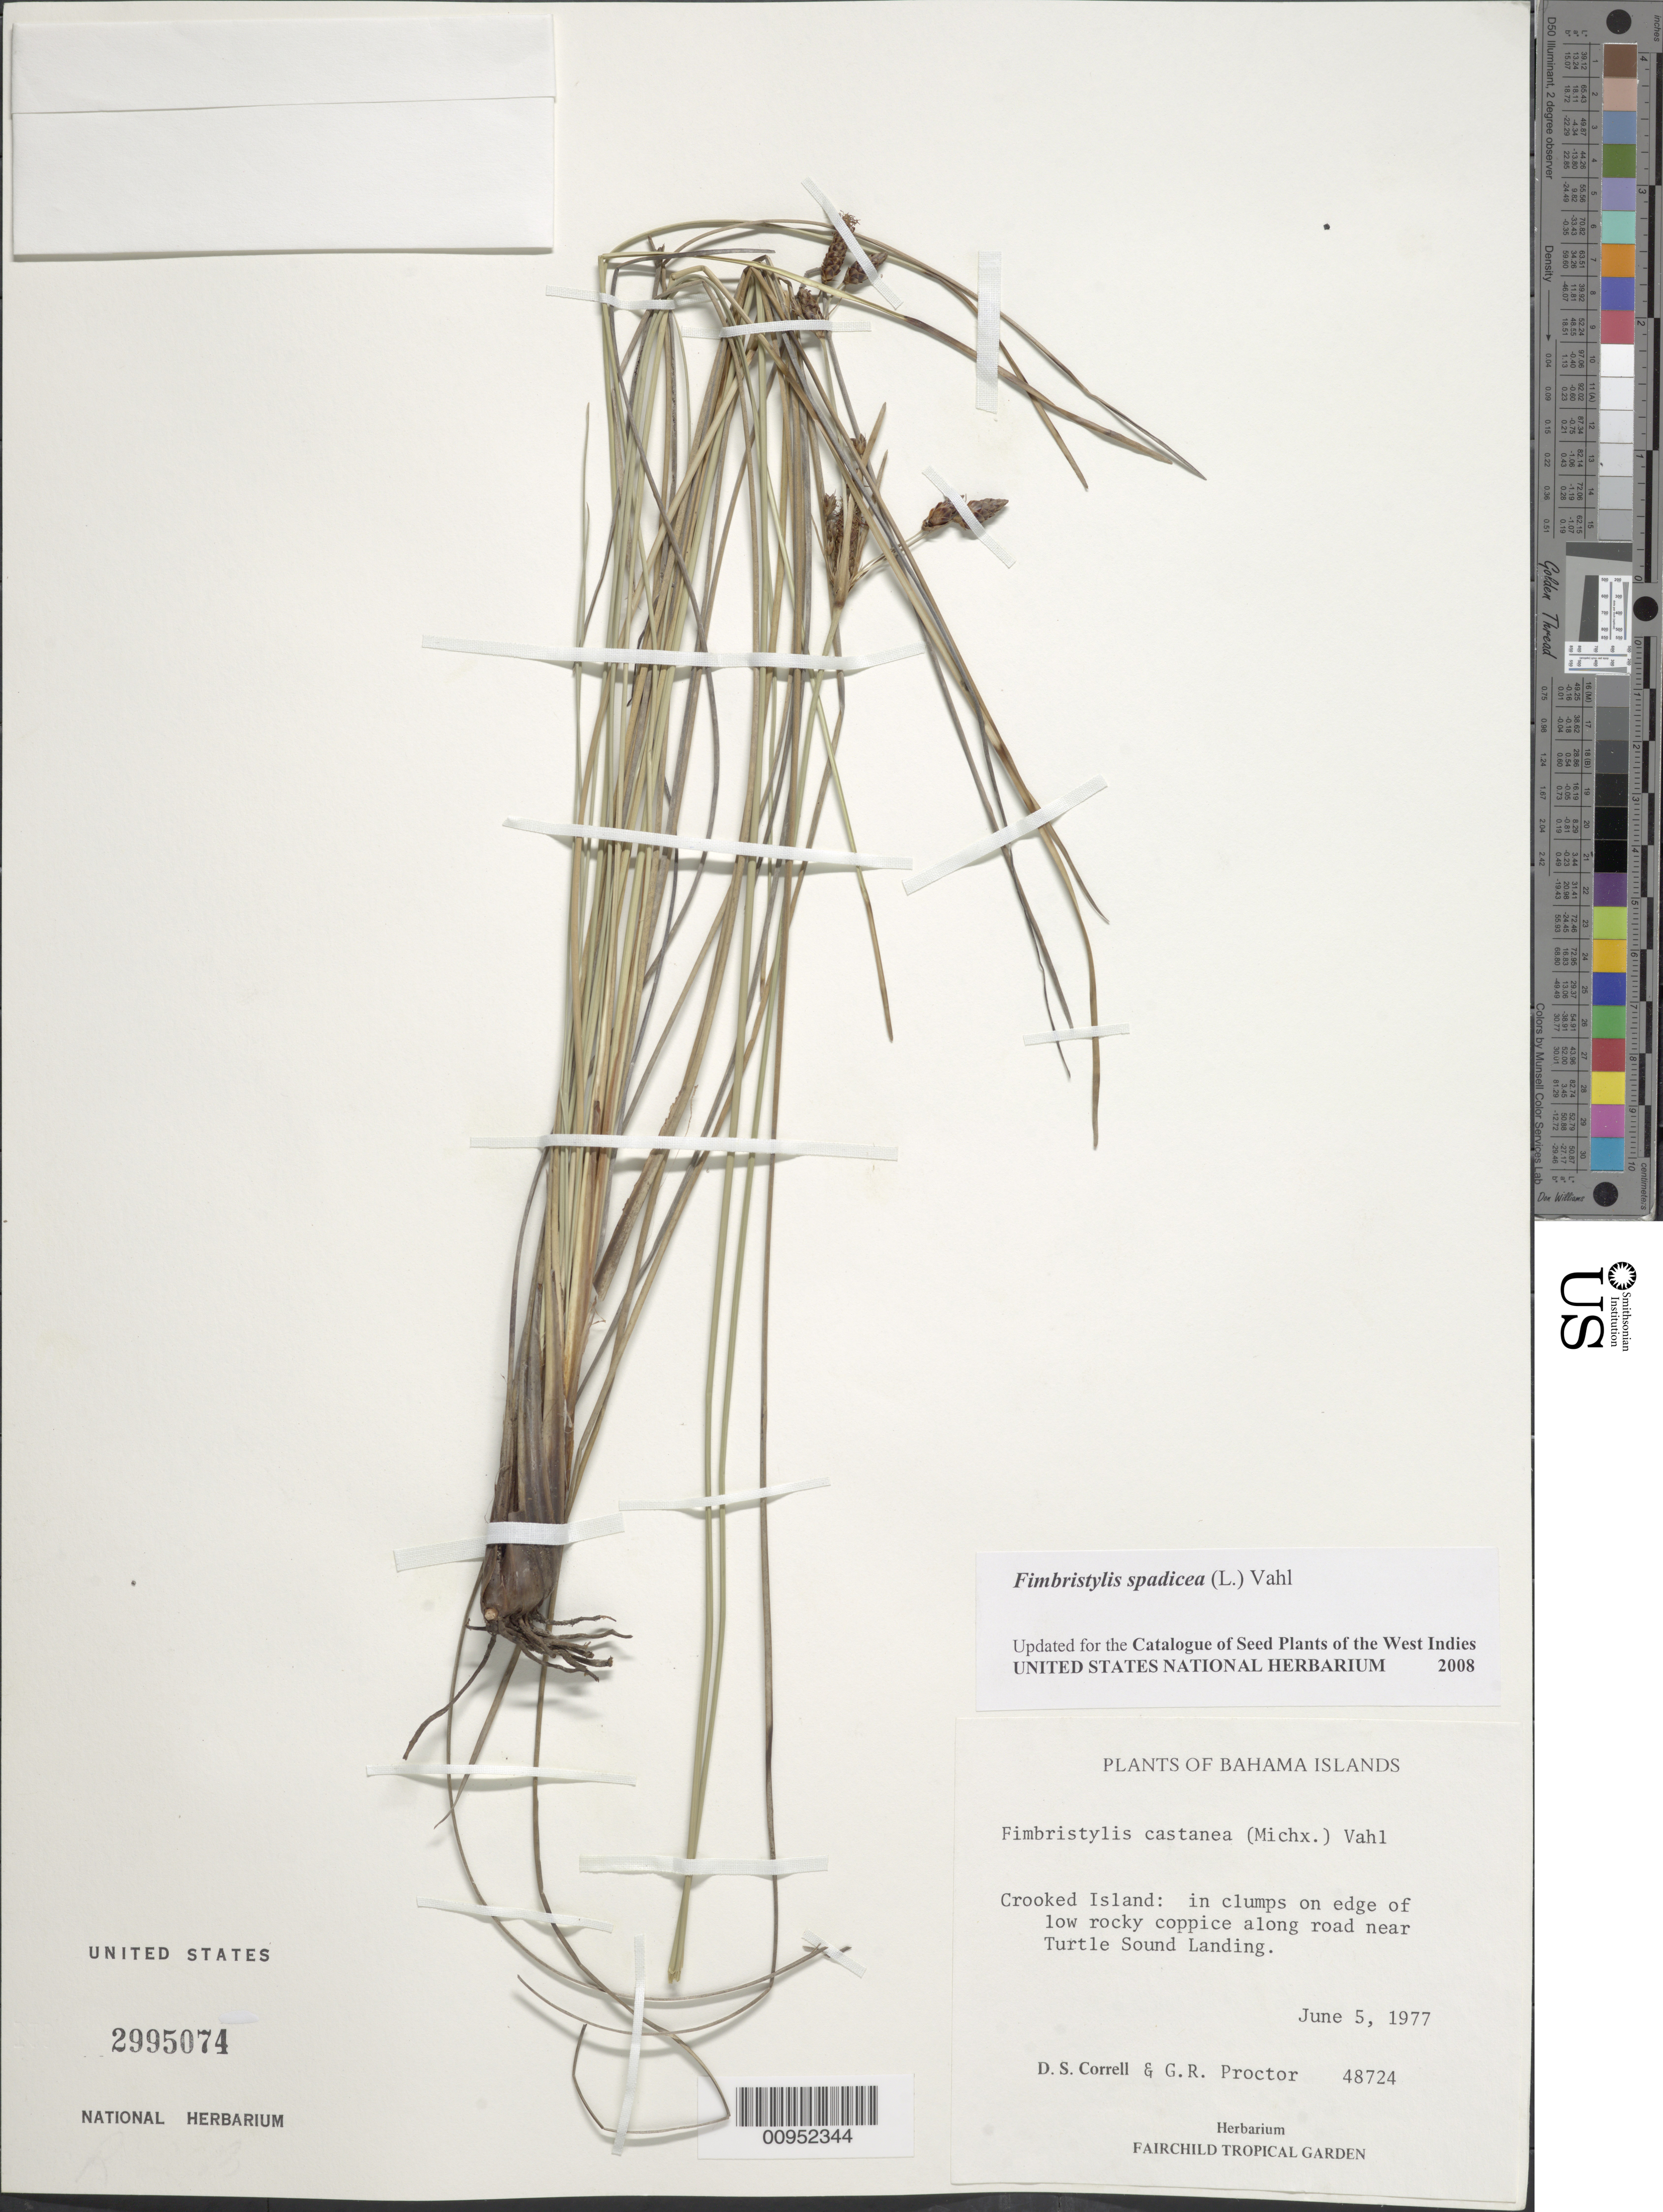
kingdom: Plantae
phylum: Tracheophyta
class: Liliopsida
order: Poales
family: Cyperaceae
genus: Fimbristylis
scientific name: Fimbristylis spadicea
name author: (L.) Vahl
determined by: Strong, M. T., (US), Smithsonian Institution - National Museum of Natural History (UNITED STATES)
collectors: D. S. Correll & G. R. Proctor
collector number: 48724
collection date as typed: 05 Jun 1977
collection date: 1977-06-05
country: Bahamas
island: Crooked Island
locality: On edge of low rocky coppice along road near Turtle Sound Landing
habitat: On edge of low rocky coppice along road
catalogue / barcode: US 2995074